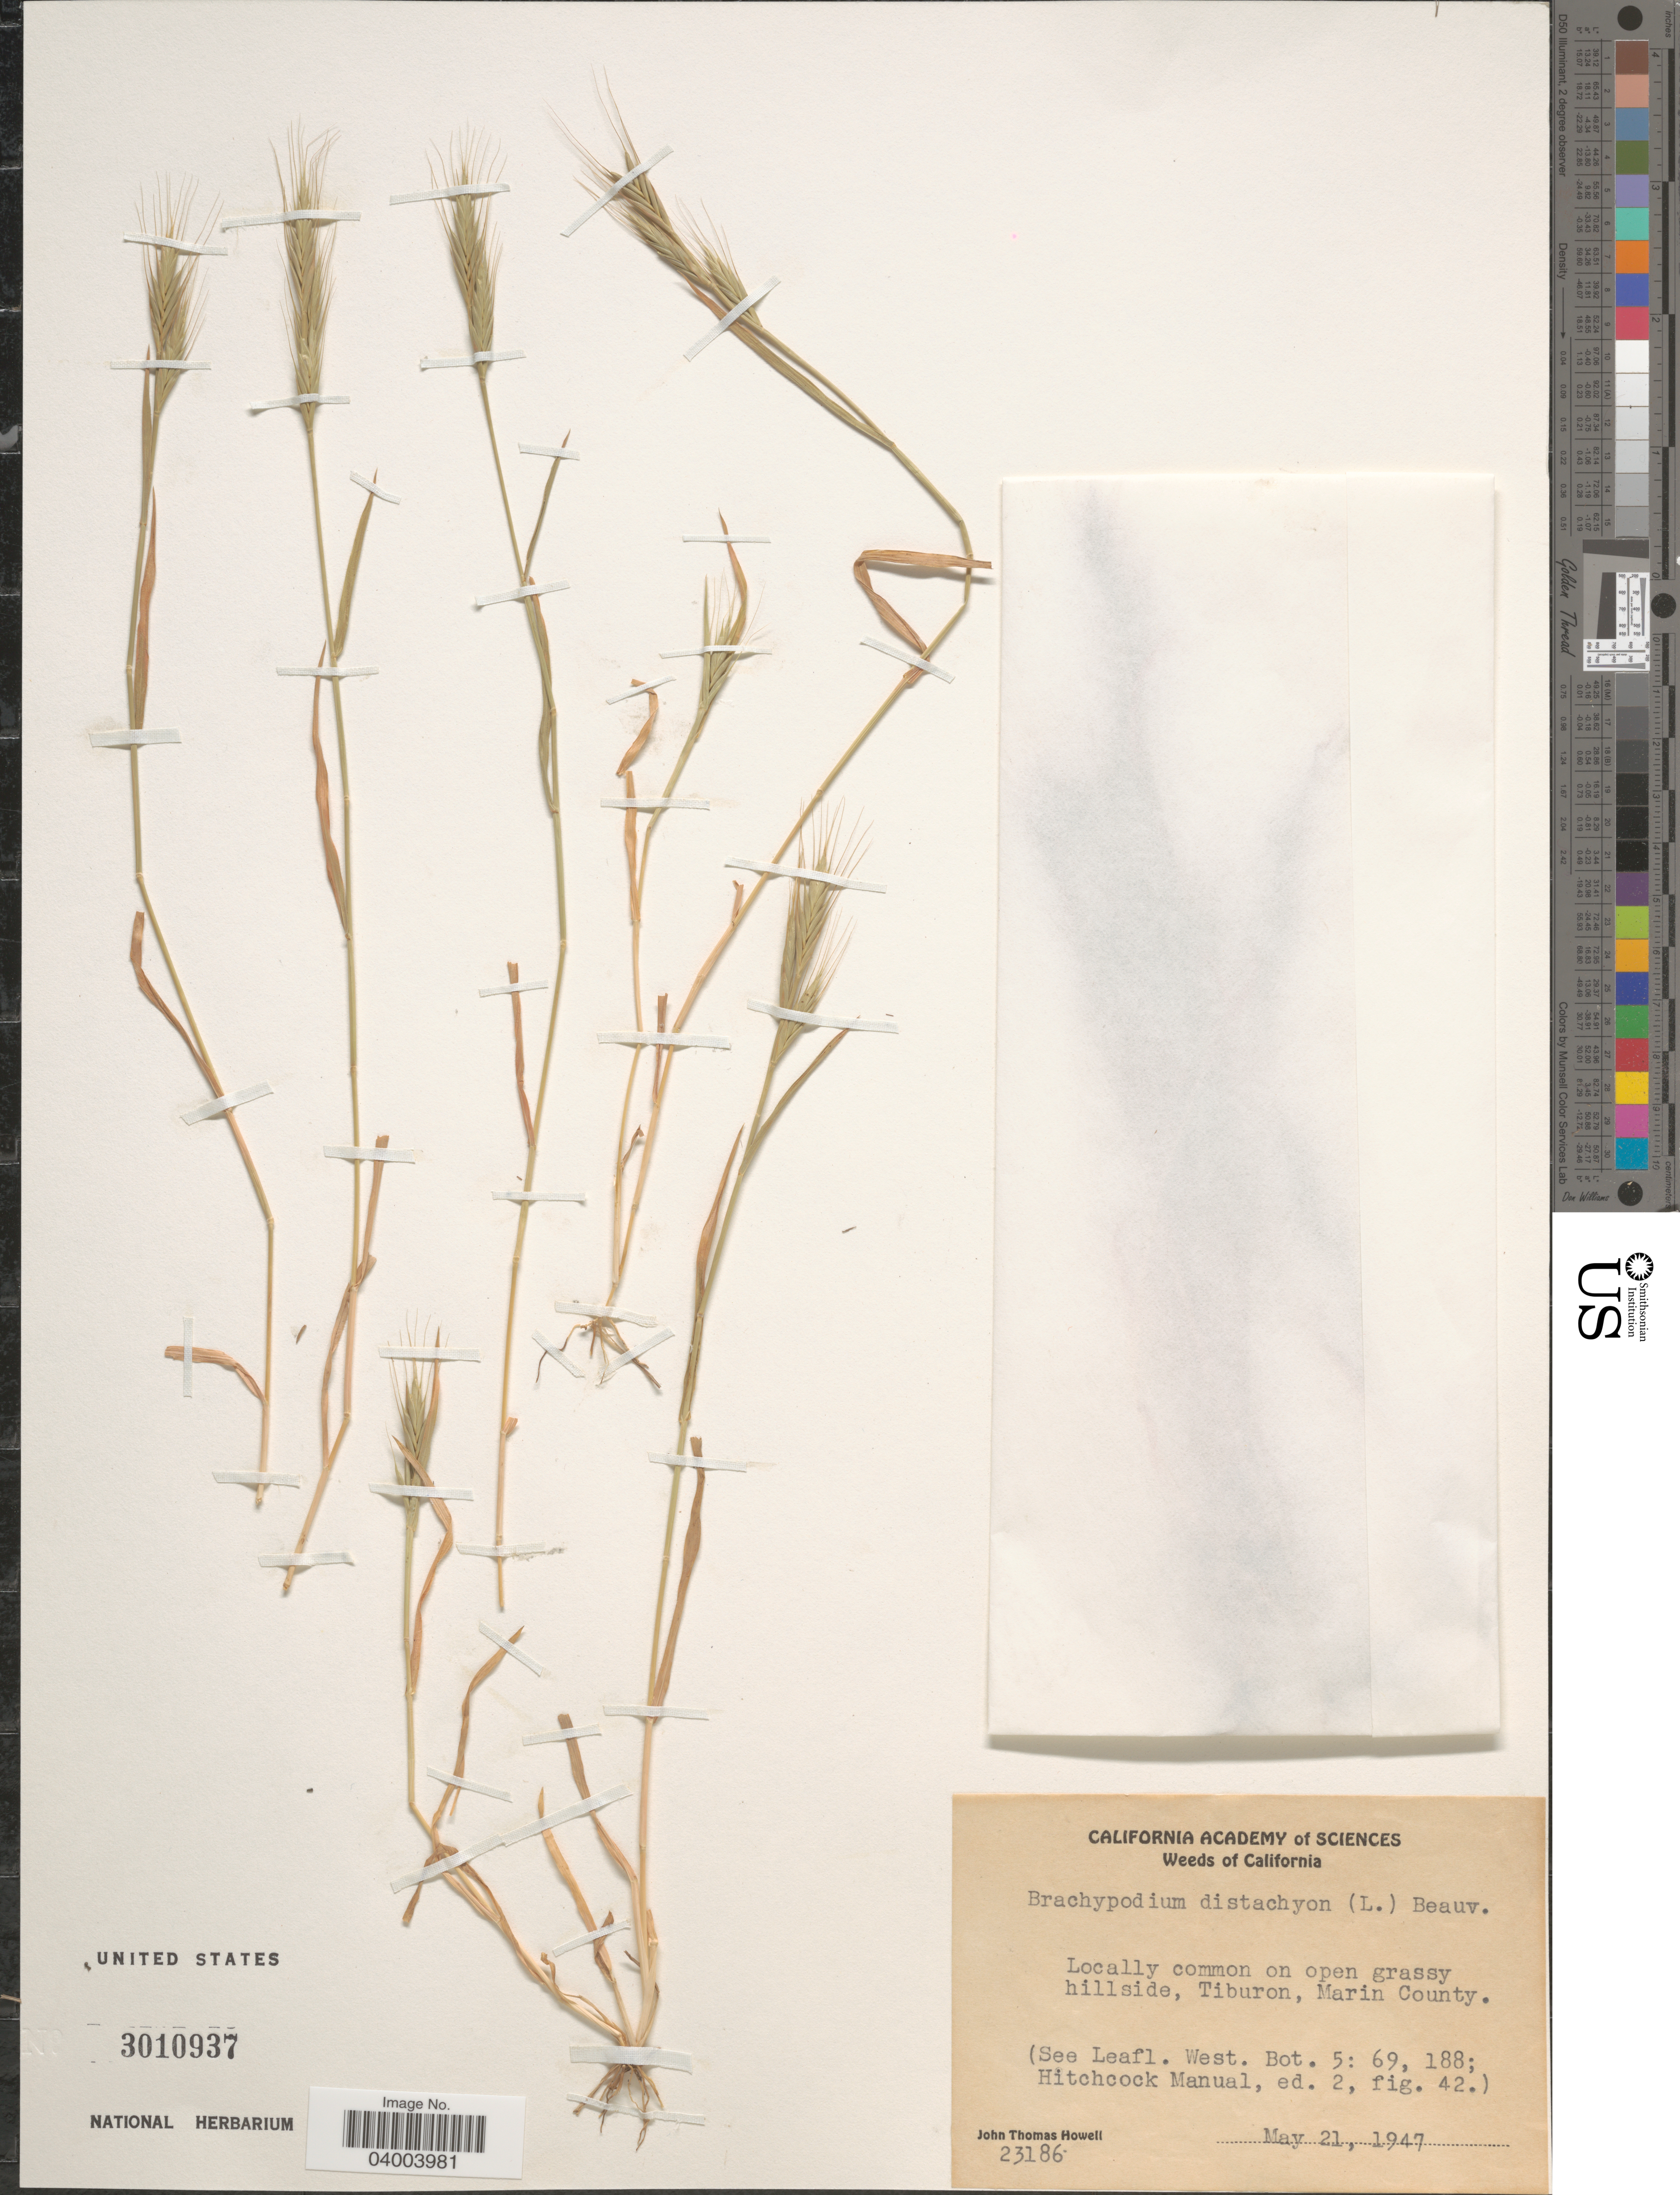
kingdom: Plantae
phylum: Tracheophyta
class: Liliopsida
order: Poales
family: Poaceae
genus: Brachypodium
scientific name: Brachypodium distachyon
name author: (L.) P. Beauv.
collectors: J. T. Howell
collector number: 23186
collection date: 1947-05-21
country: United States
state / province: California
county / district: Marin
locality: Hillside, Tiburon, Marin County.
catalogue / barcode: US 3010937